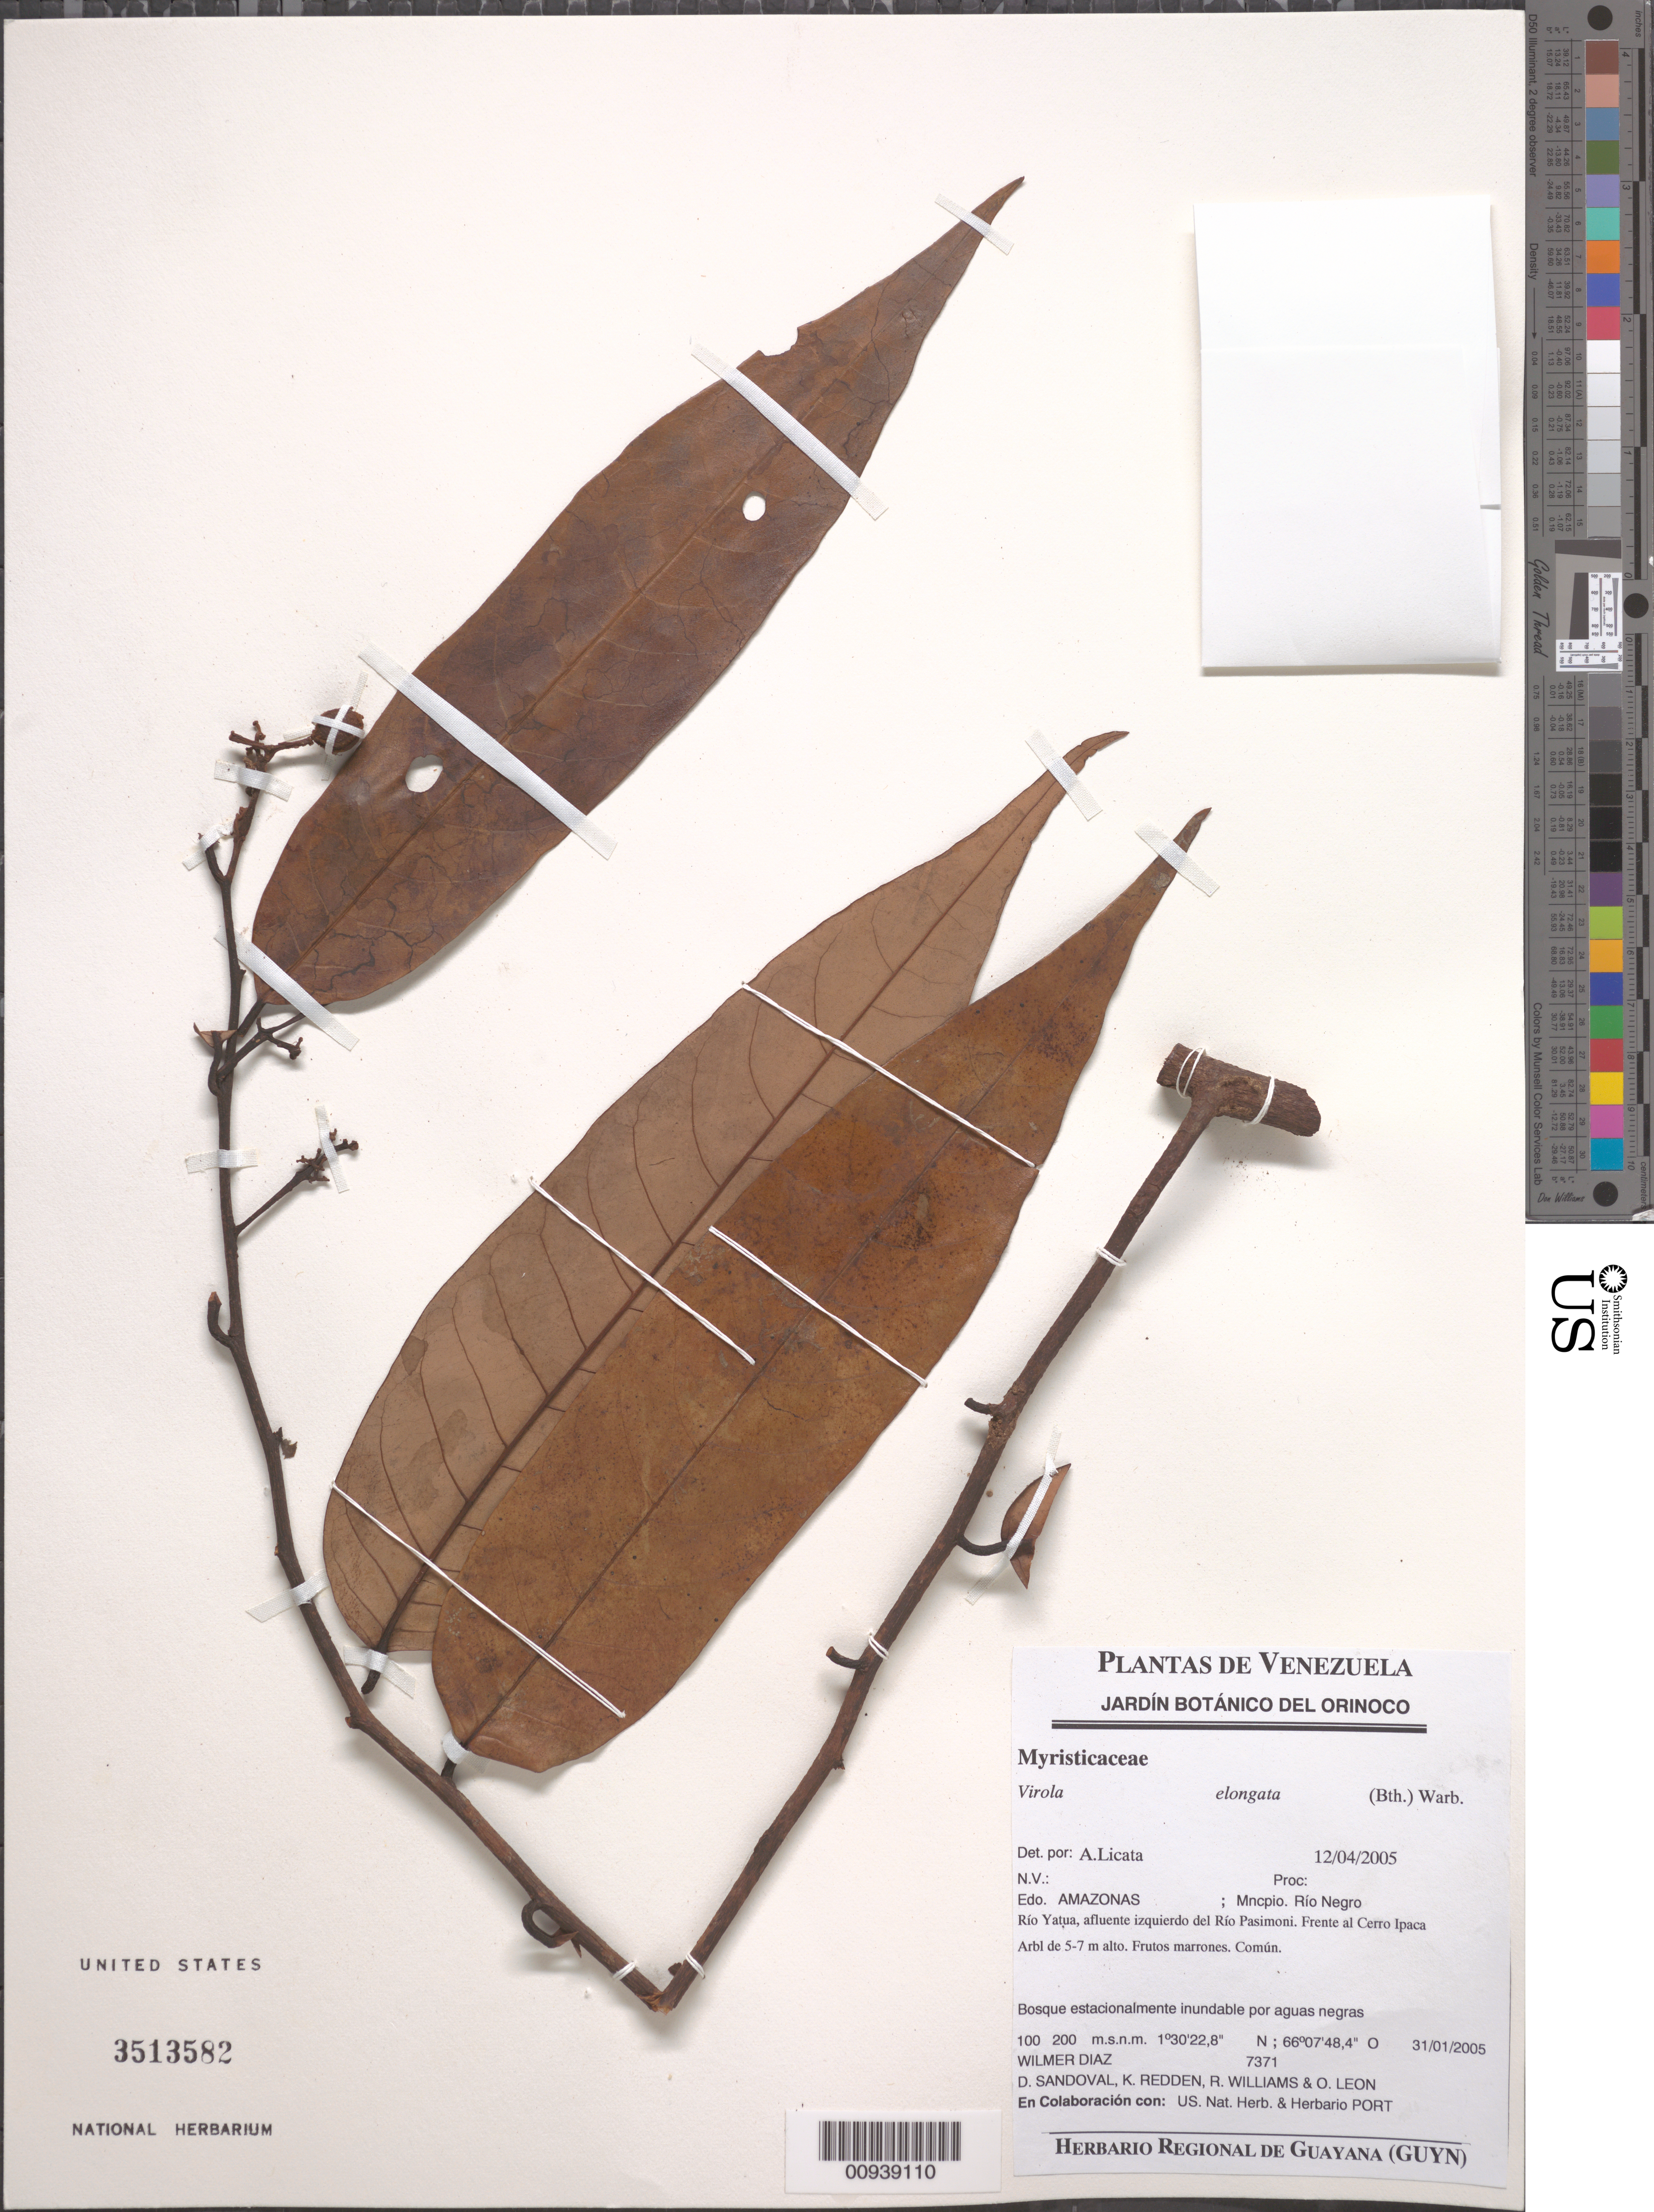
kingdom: Plantae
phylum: Tracheophyta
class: Magnoliopsida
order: Magnoliales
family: Myristicaceae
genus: Virola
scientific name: Virola elongata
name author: (Benth.) Warb.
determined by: Licata, A., (PORT), Univ. Nac. Exp. de los Llanos Ezequiel Zamora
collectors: W. Díaz P., D. Sandoval, K. M. Redden, R. Williams & O. León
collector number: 7371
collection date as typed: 31-Jan-05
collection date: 2005-01-31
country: Venezuela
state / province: Amazonas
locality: Mun. Río Negro, Río Yatua, afluente izquierdo del Río Pasimoni, Frente al Cerro Ipaca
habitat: Bosque estacionalmente inundable por aguas negras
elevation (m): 100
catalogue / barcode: US 3513582